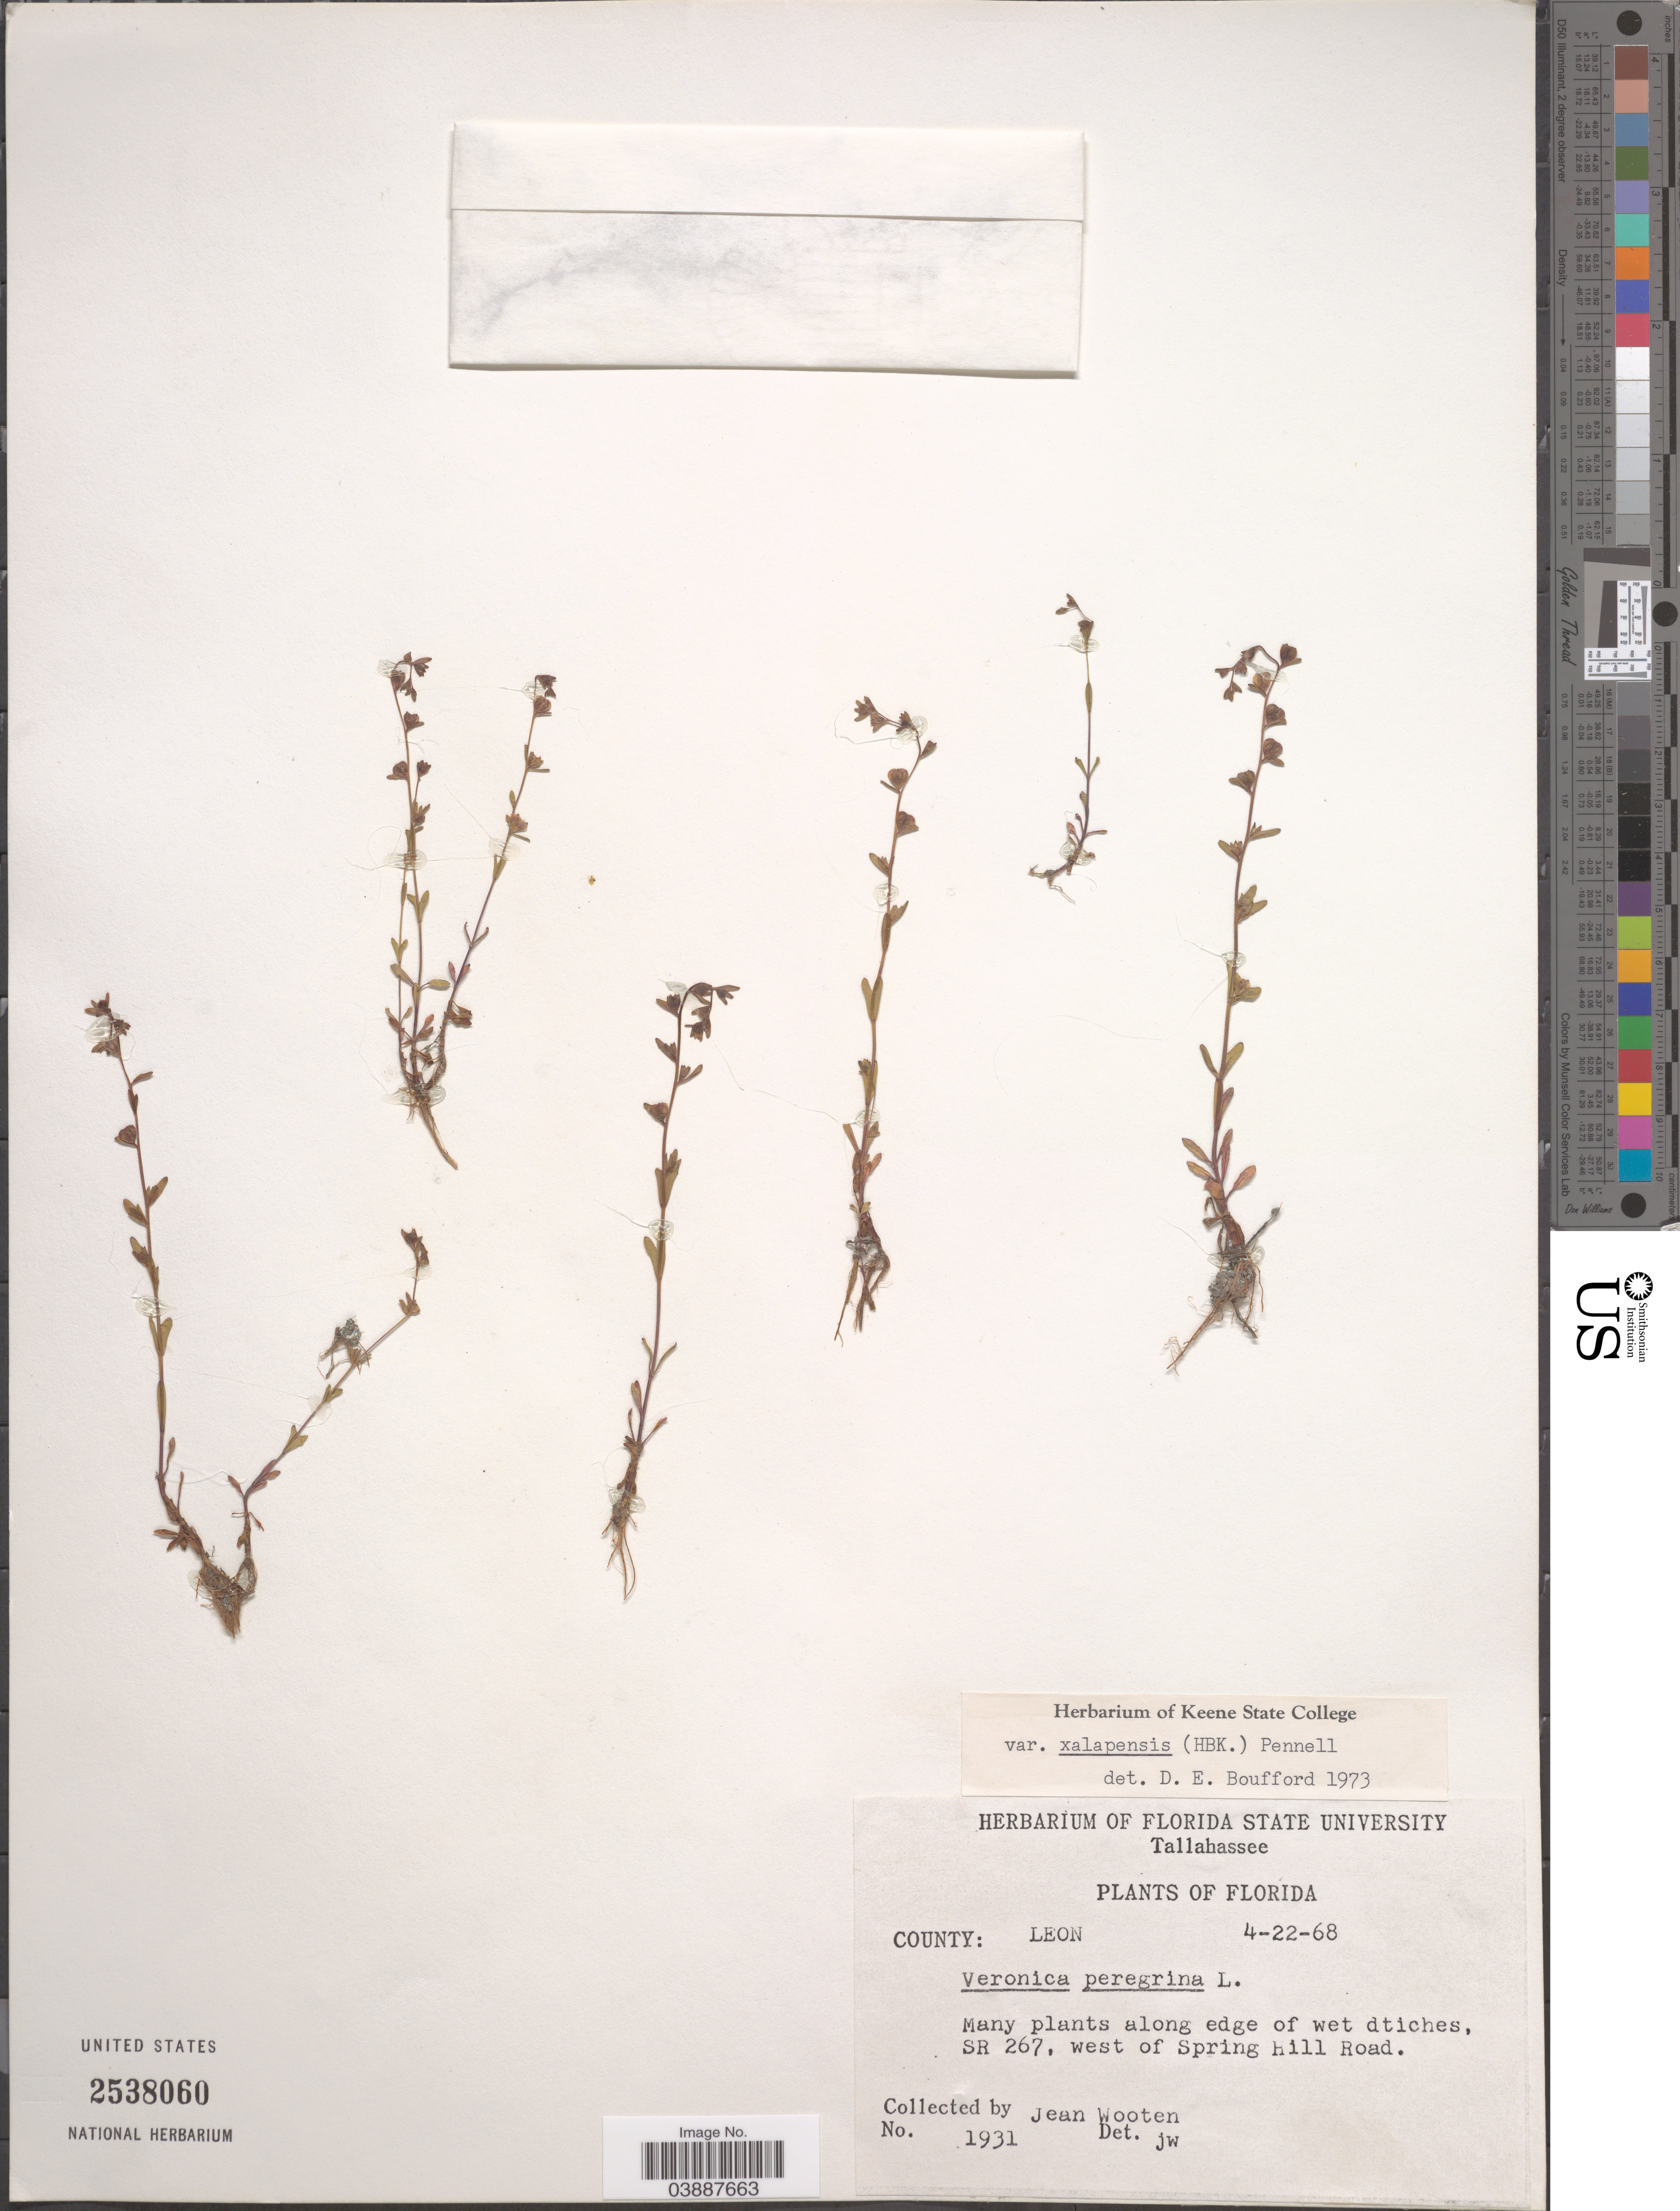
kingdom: Plantae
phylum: Tracheophyta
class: Magnoliopsida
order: Lamiales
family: Plantaginaceae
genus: Veronica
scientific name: Veronica peregrina var. xalapensis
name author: Kunth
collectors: J. Wooten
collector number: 1931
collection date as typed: Transcribed d/m/y: 22/4/68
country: United States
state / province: Florida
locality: Tallahassee. County: Leon. SR 267, west of Spring Hill Road.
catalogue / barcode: US 2538060